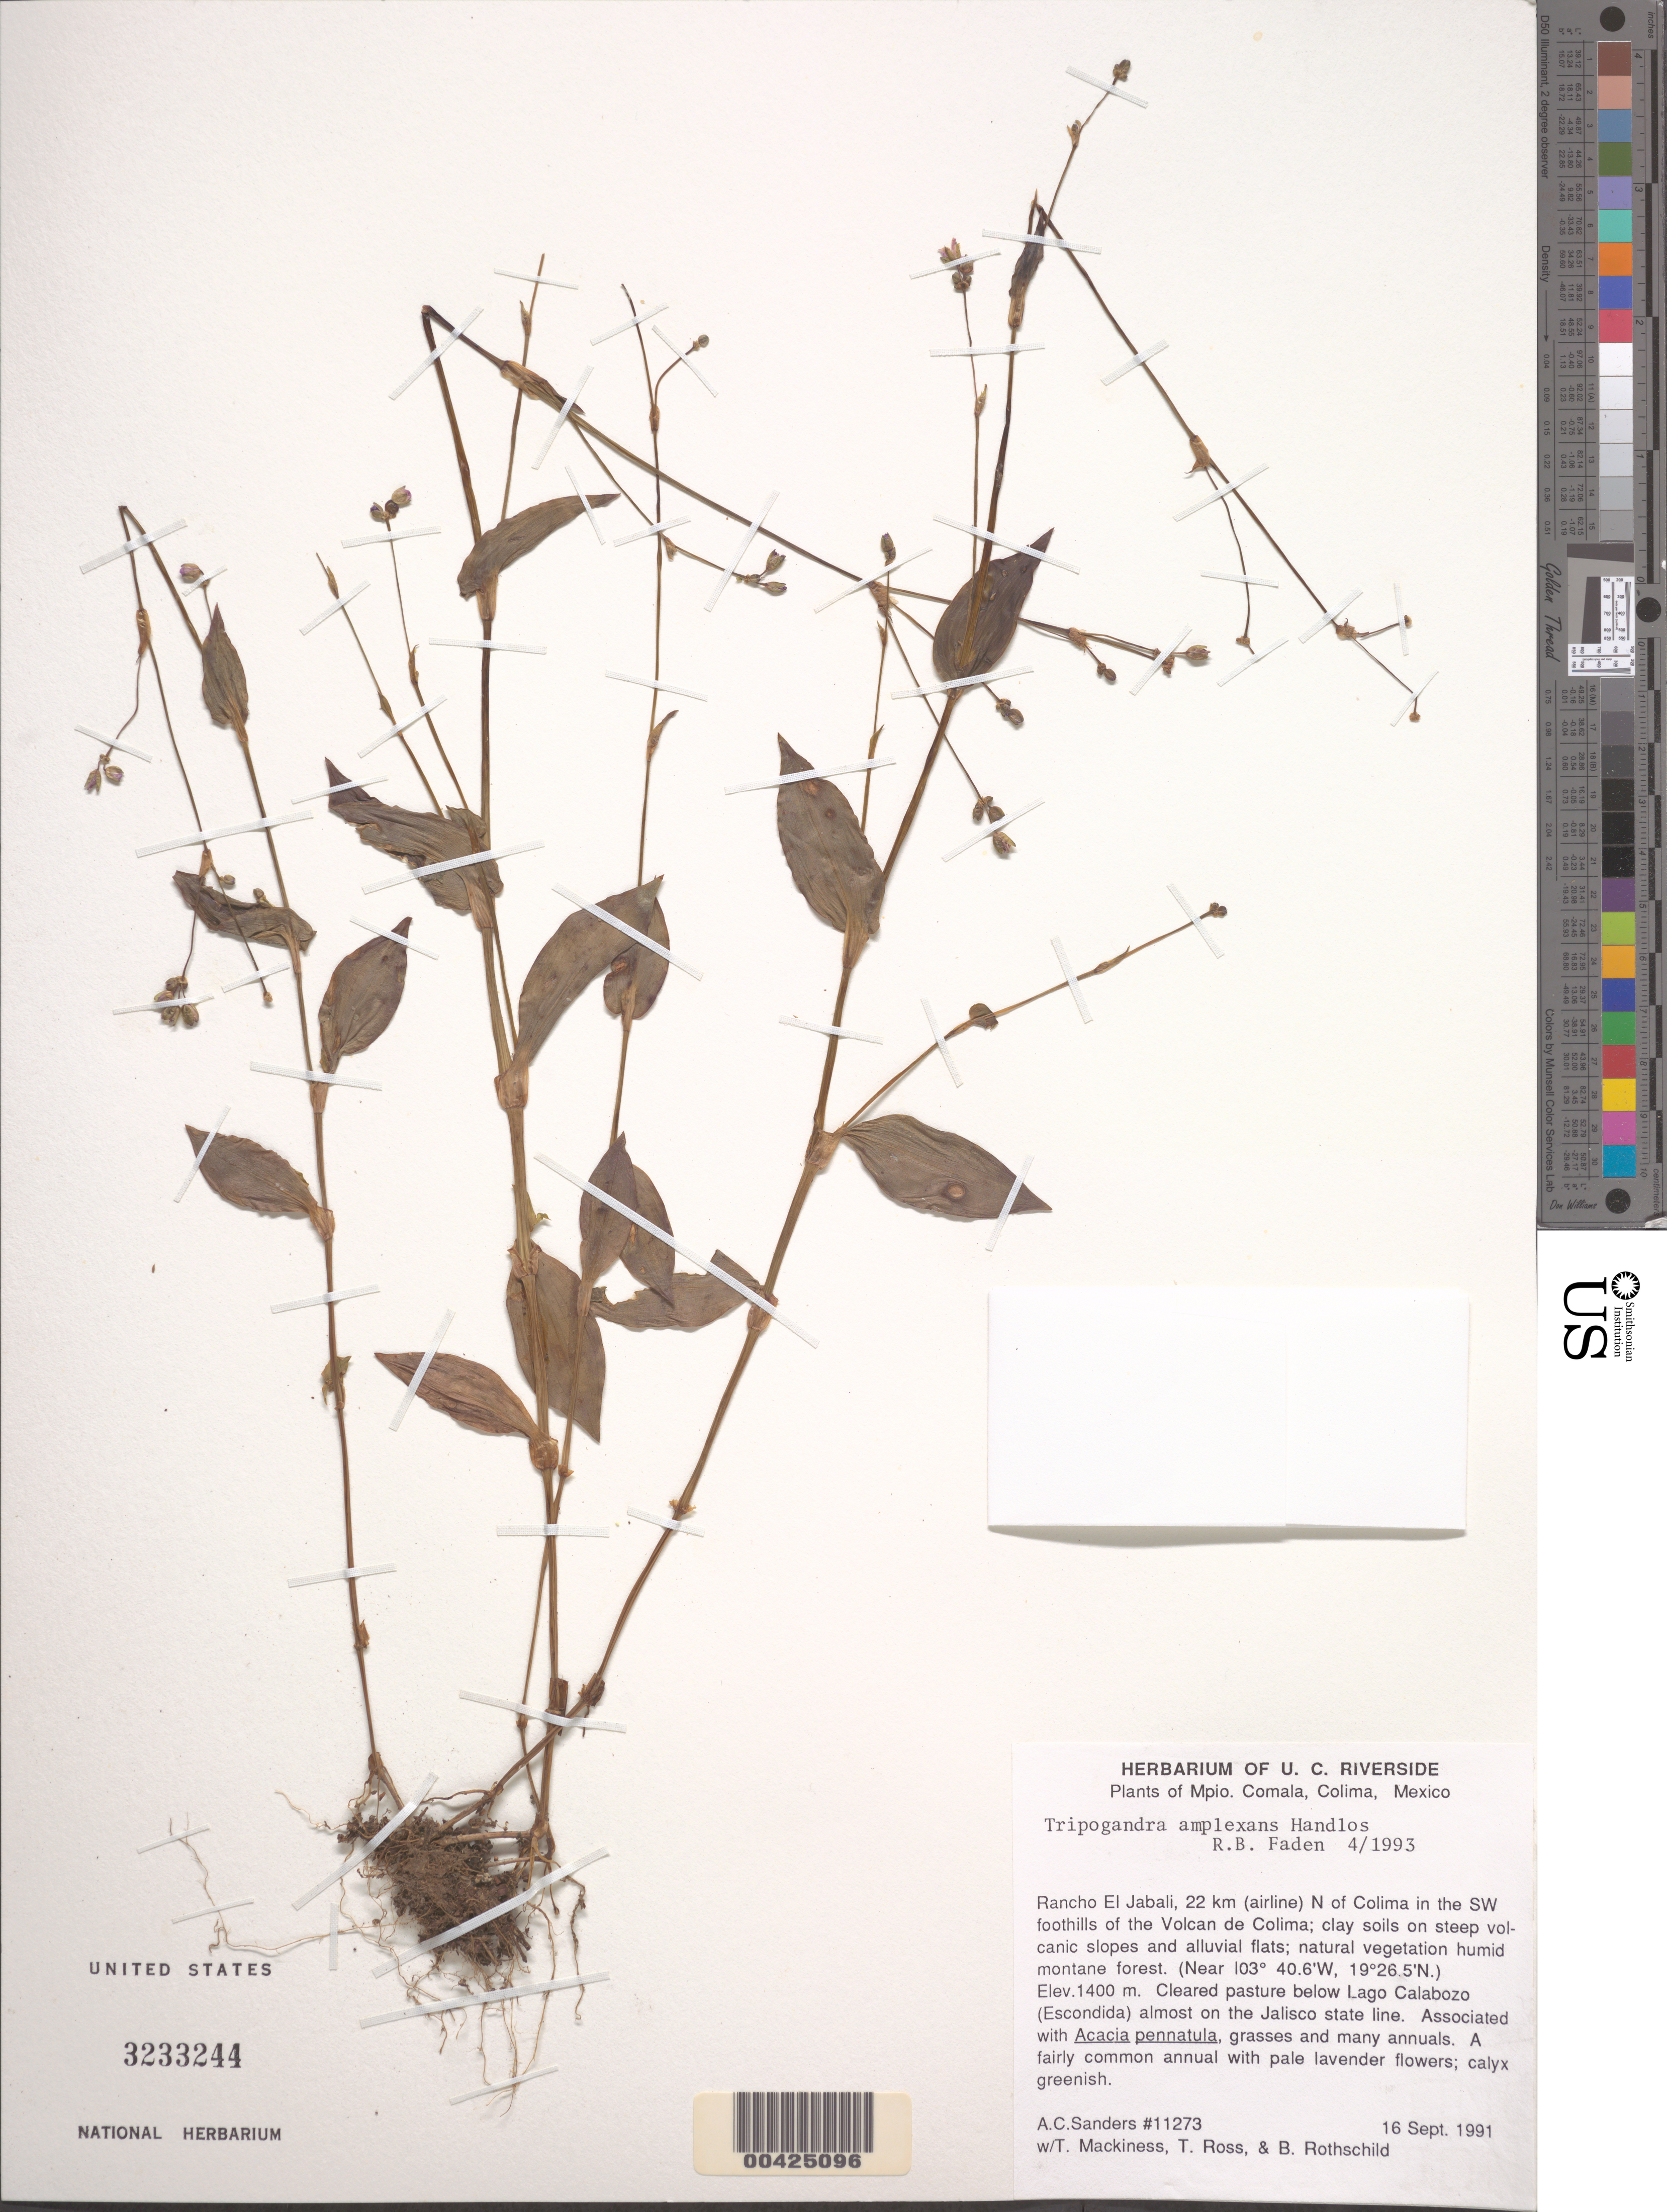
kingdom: Plantae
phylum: Tracheophyta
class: Liliopsida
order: Commelinales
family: Commelinaceae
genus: Tripogandra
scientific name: Tripogandra amplexans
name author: Handlos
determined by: Faden, Robert B., (US), Smithsonian Institution - National Museum of Natural History (UNITED STATES)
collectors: A. Sanders, T. Mackiness, T. Ross & B. Rothschild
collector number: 11273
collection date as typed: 16 Sep 1991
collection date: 1991-09-16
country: Mexico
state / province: Colima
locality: Comala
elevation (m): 1400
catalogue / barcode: US 3233244